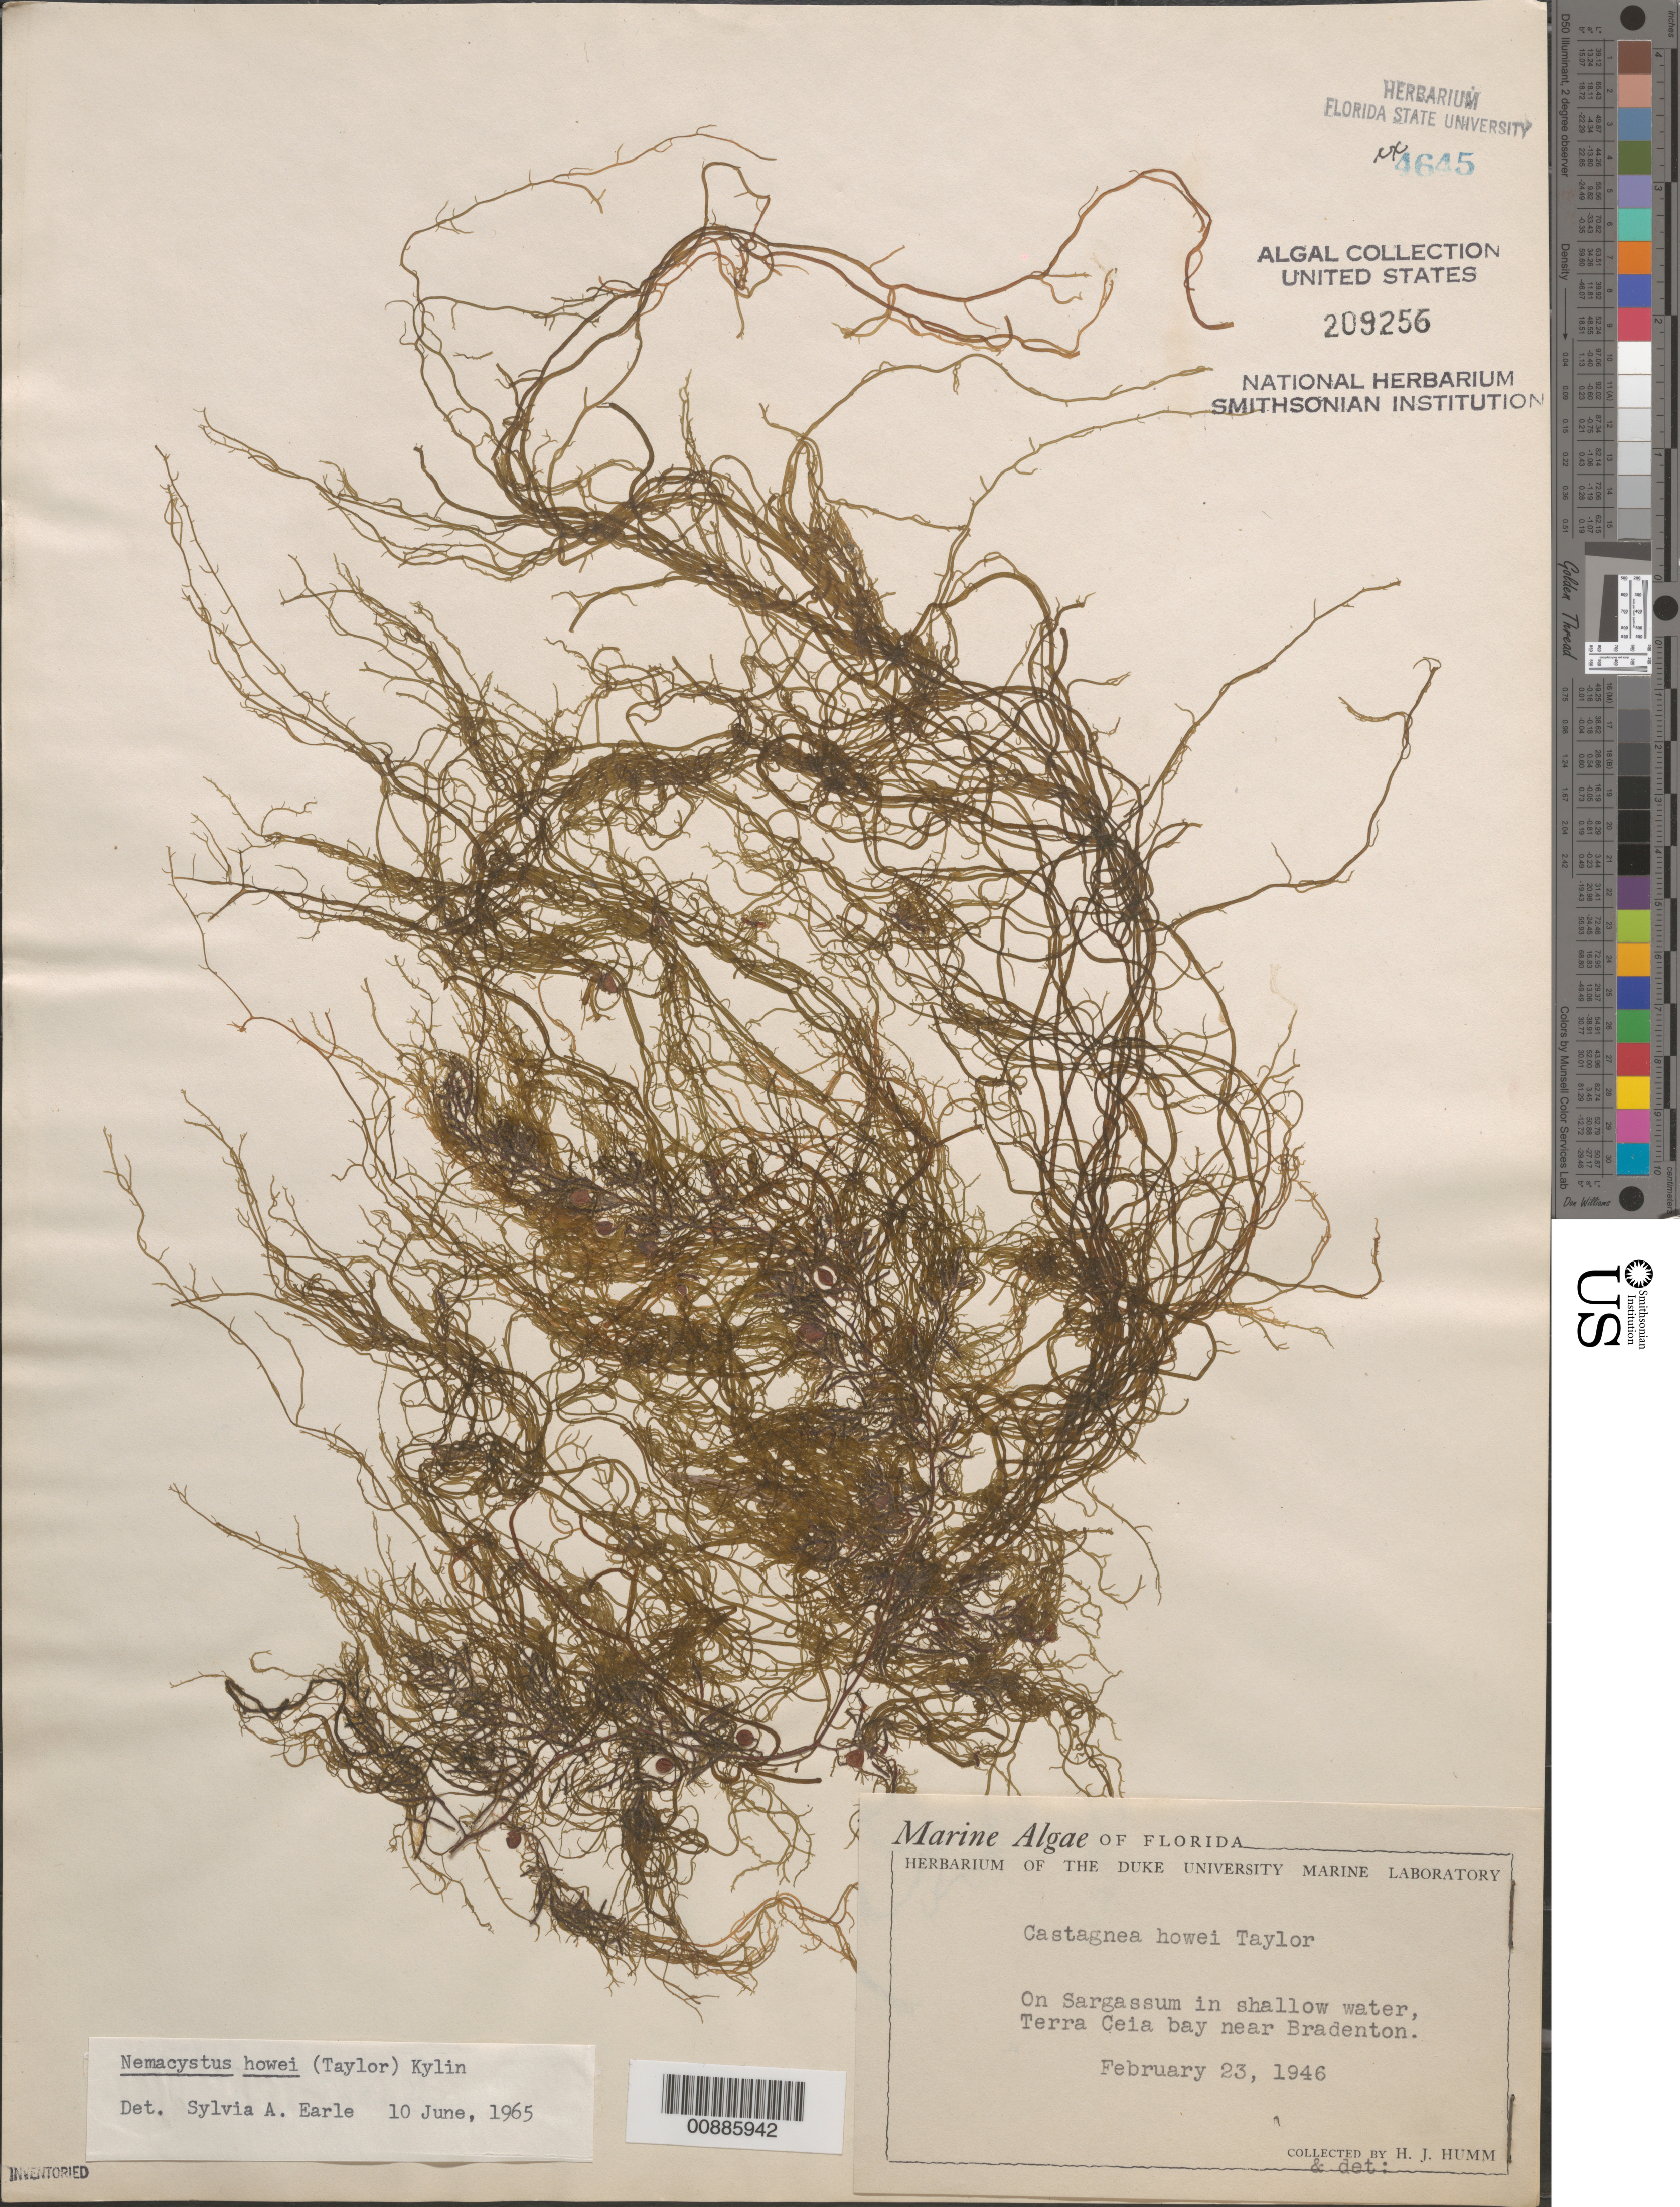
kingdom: Chromista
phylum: Ochrophyta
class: Phaeophyceae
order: Ectocarpales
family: Chordariaceae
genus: Nemacystus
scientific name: Nemacystus howei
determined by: Earle, S. A.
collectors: H. J. Humm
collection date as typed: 23 Feb 1946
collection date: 1946-02-23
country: United States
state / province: Florida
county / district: Manatee County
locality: Terra Ceia Bay near Bradenton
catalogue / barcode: US 209256